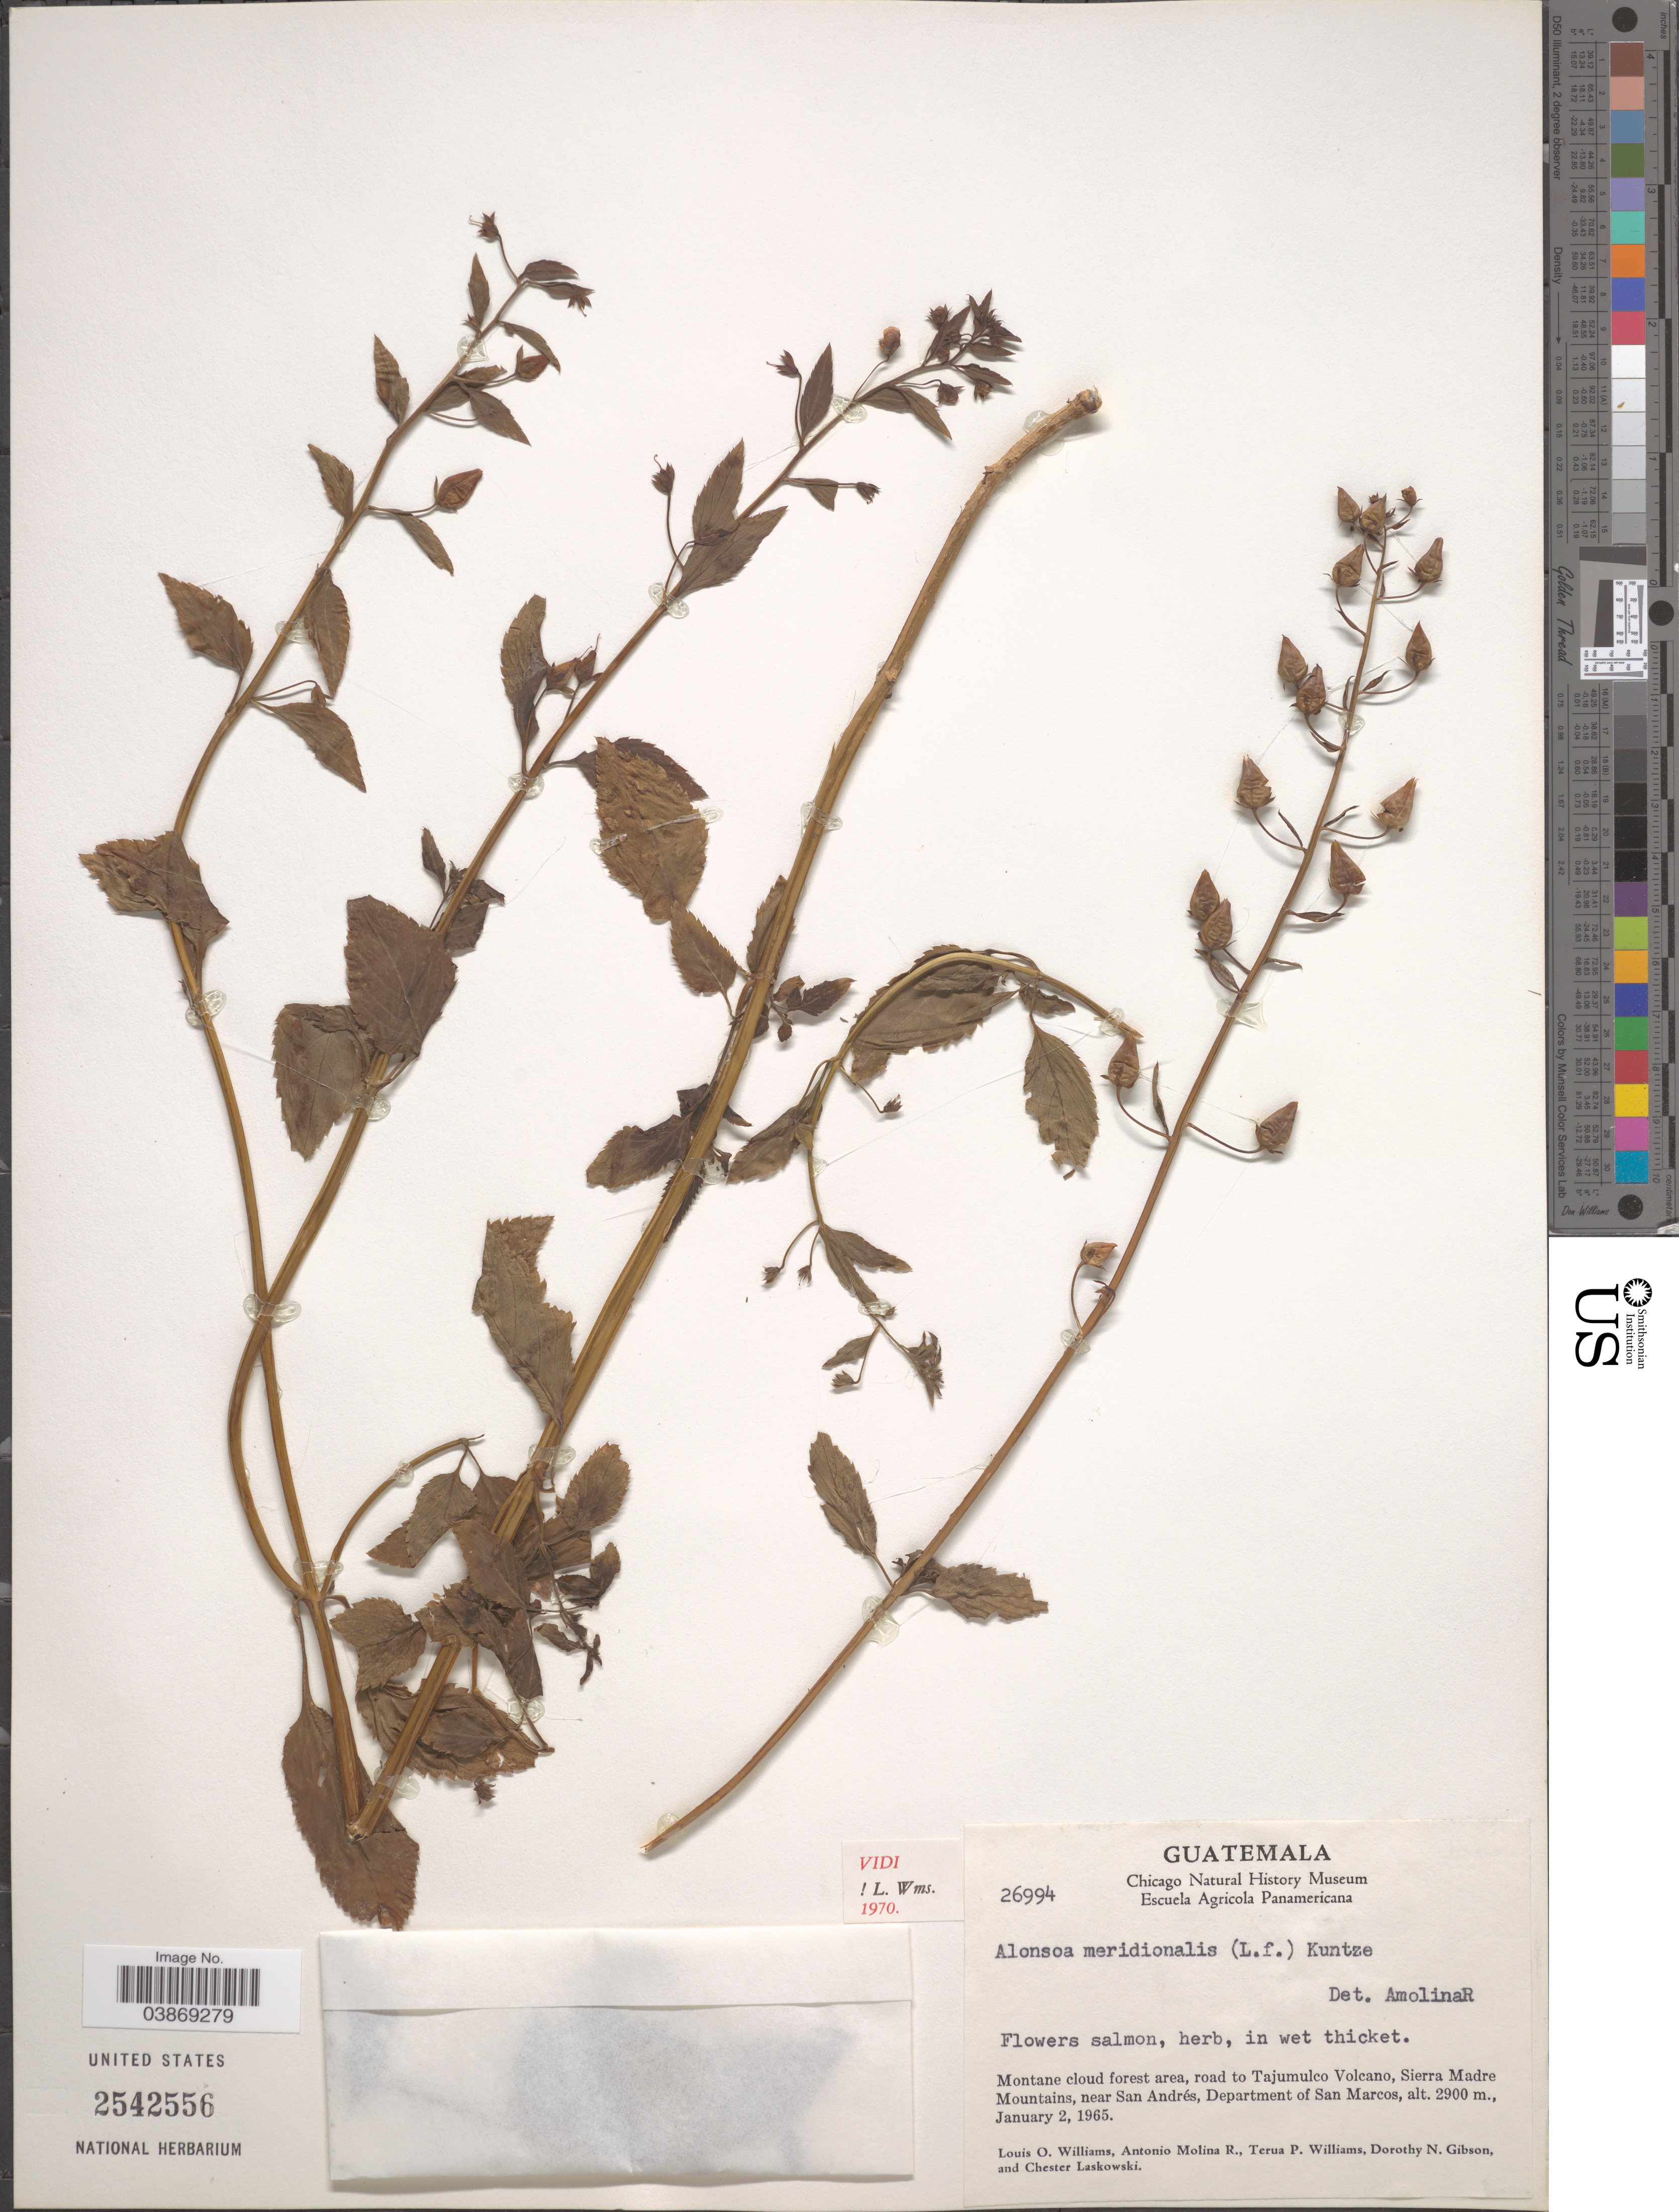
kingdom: Plantae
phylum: Tracheophyta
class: Magnoliopsida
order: Lamiales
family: Scrophulariaceae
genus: Alonsoa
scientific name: Alonsoa meridionalis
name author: (L. f.) Kuntze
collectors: L. O. Williams, A. Molina R., T. Williams, D. N. Gibson & C. Laskowski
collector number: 26994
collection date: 1965-01-02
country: Guatemala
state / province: San Marcos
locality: Road to Tajumulco Volcano, Sierra Madre Mountains, near San Andrés, Department of San Marcos.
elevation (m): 2900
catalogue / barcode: US 2542556